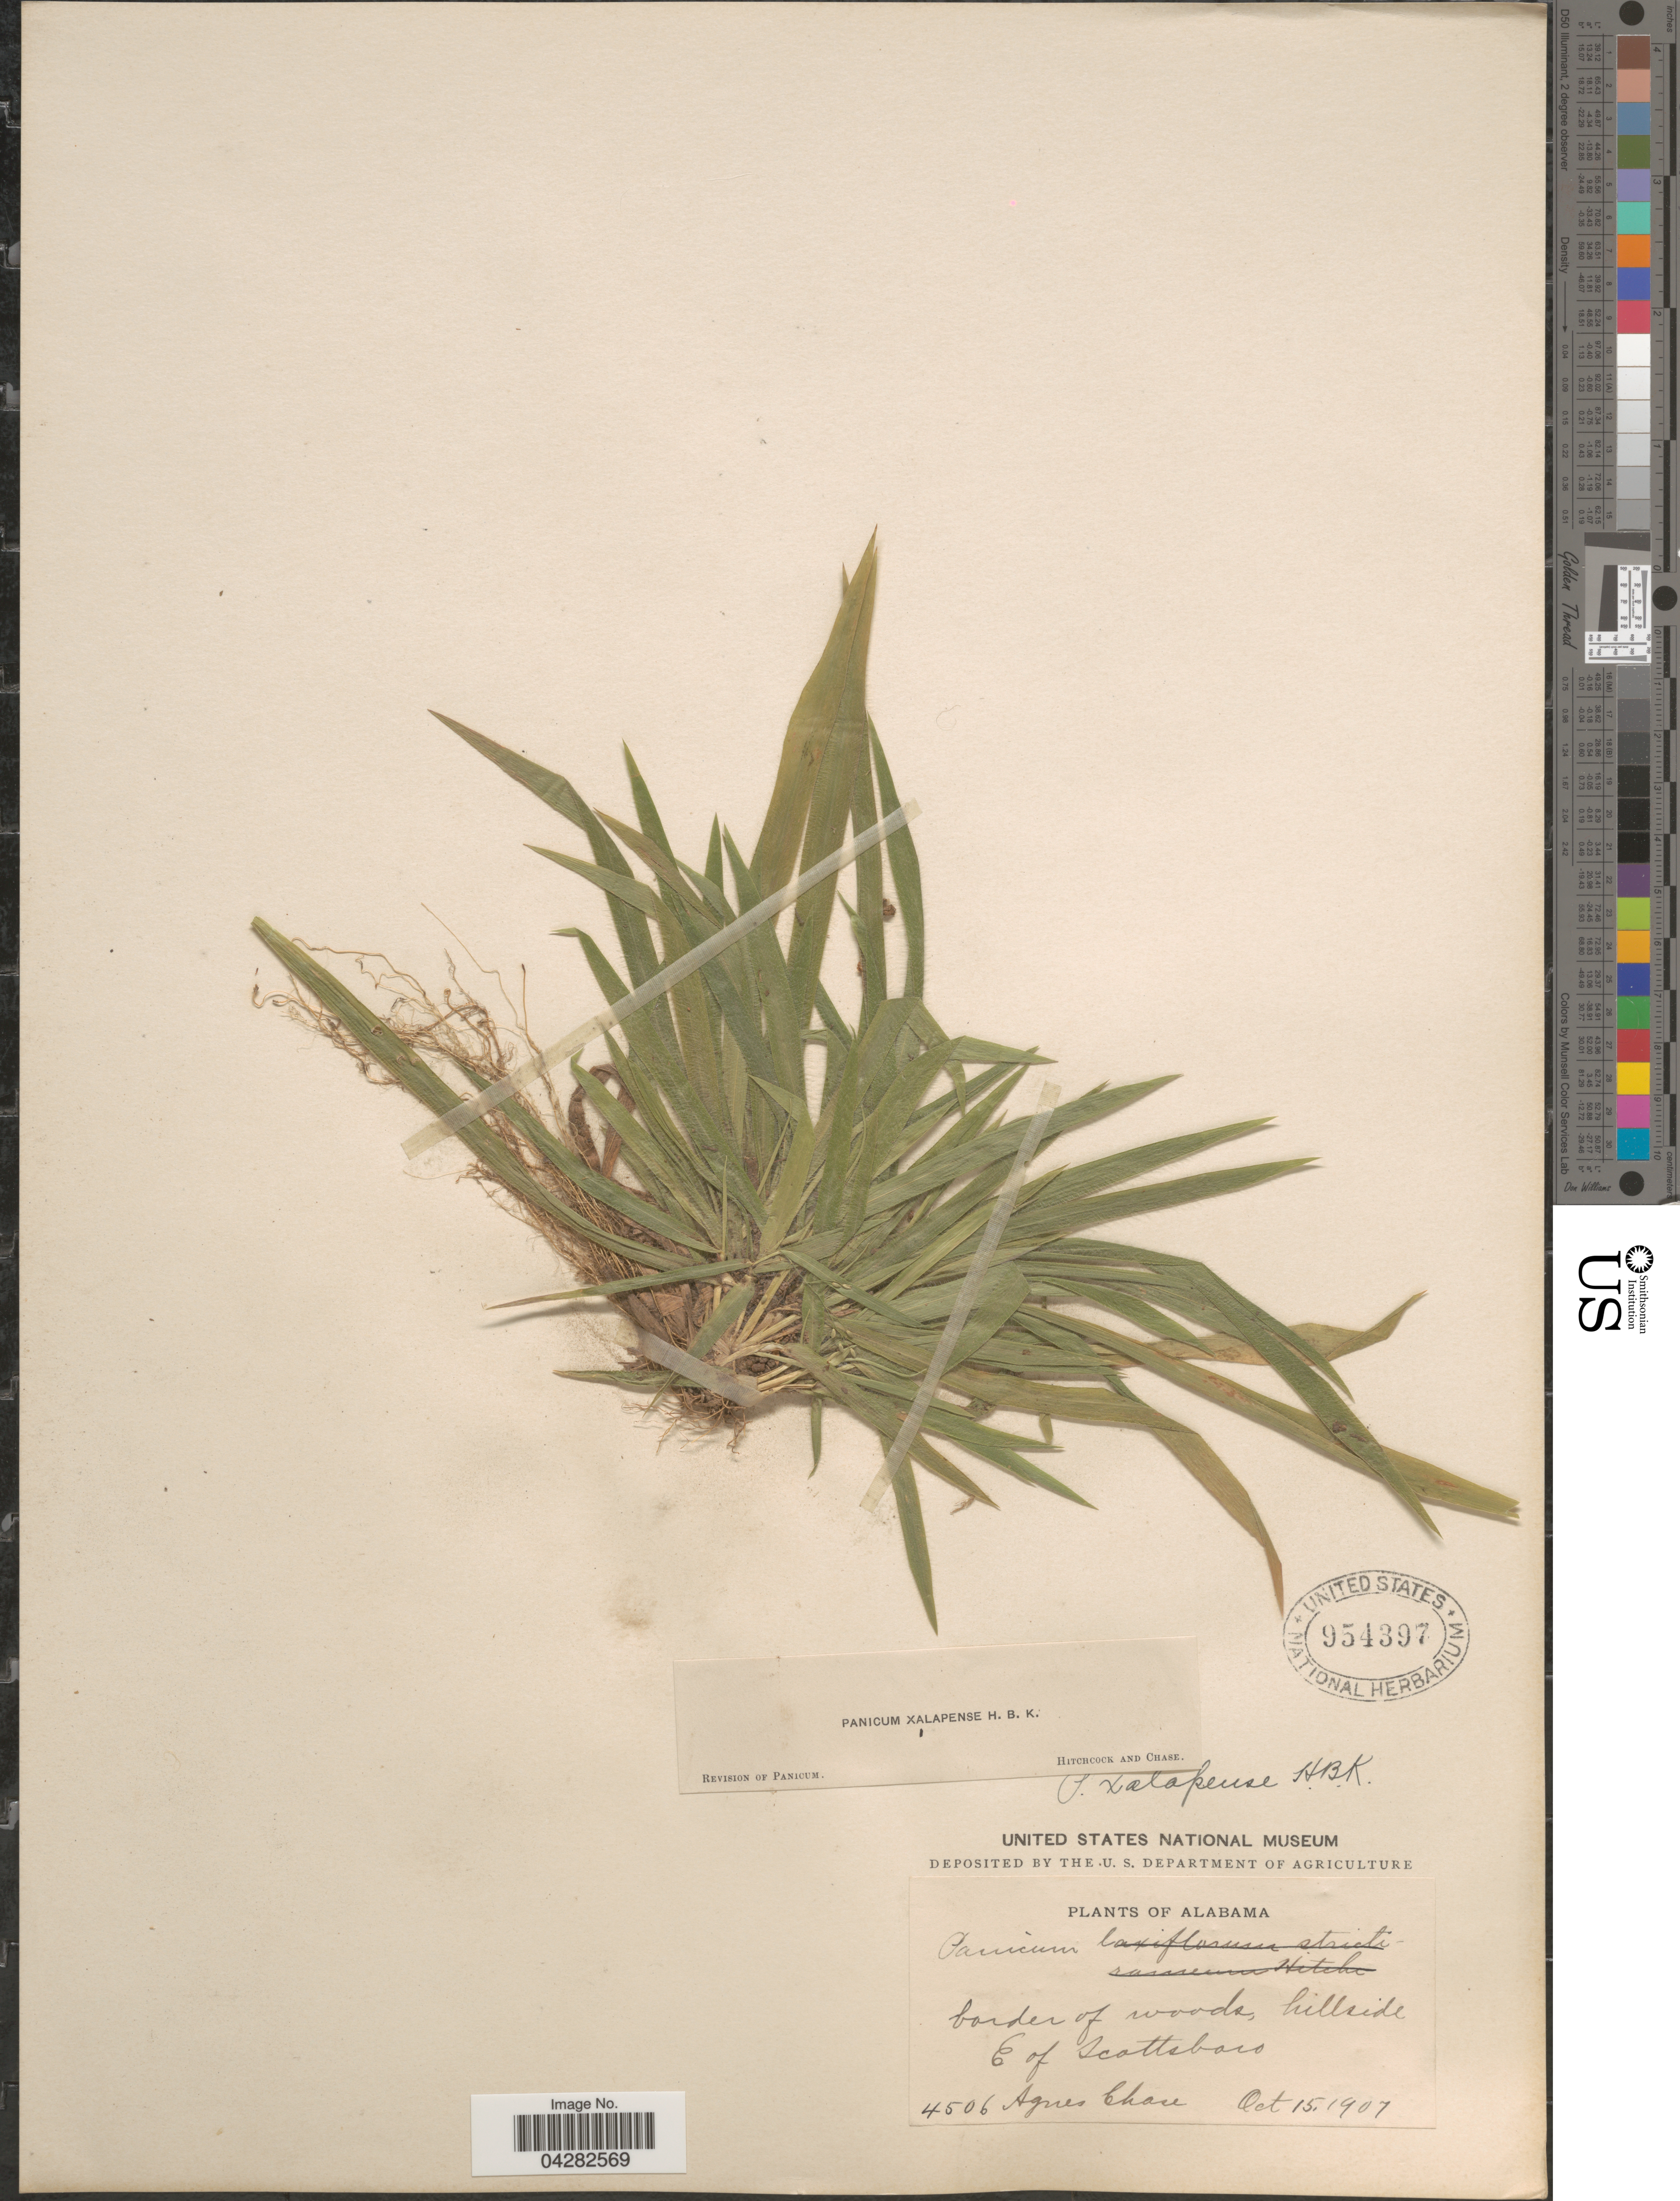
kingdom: Plantae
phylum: Tracheophyta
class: Liliopsida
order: Poales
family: Poaceae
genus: Dichanthelium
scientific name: Dichanthelium laxiflorum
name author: (Lam.) Gould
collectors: A. Chase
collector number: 4506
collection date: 1907-10-15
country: United States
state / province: Alabama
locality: Border of woods, hillside E of Scottsboro.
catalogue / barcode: US 954397